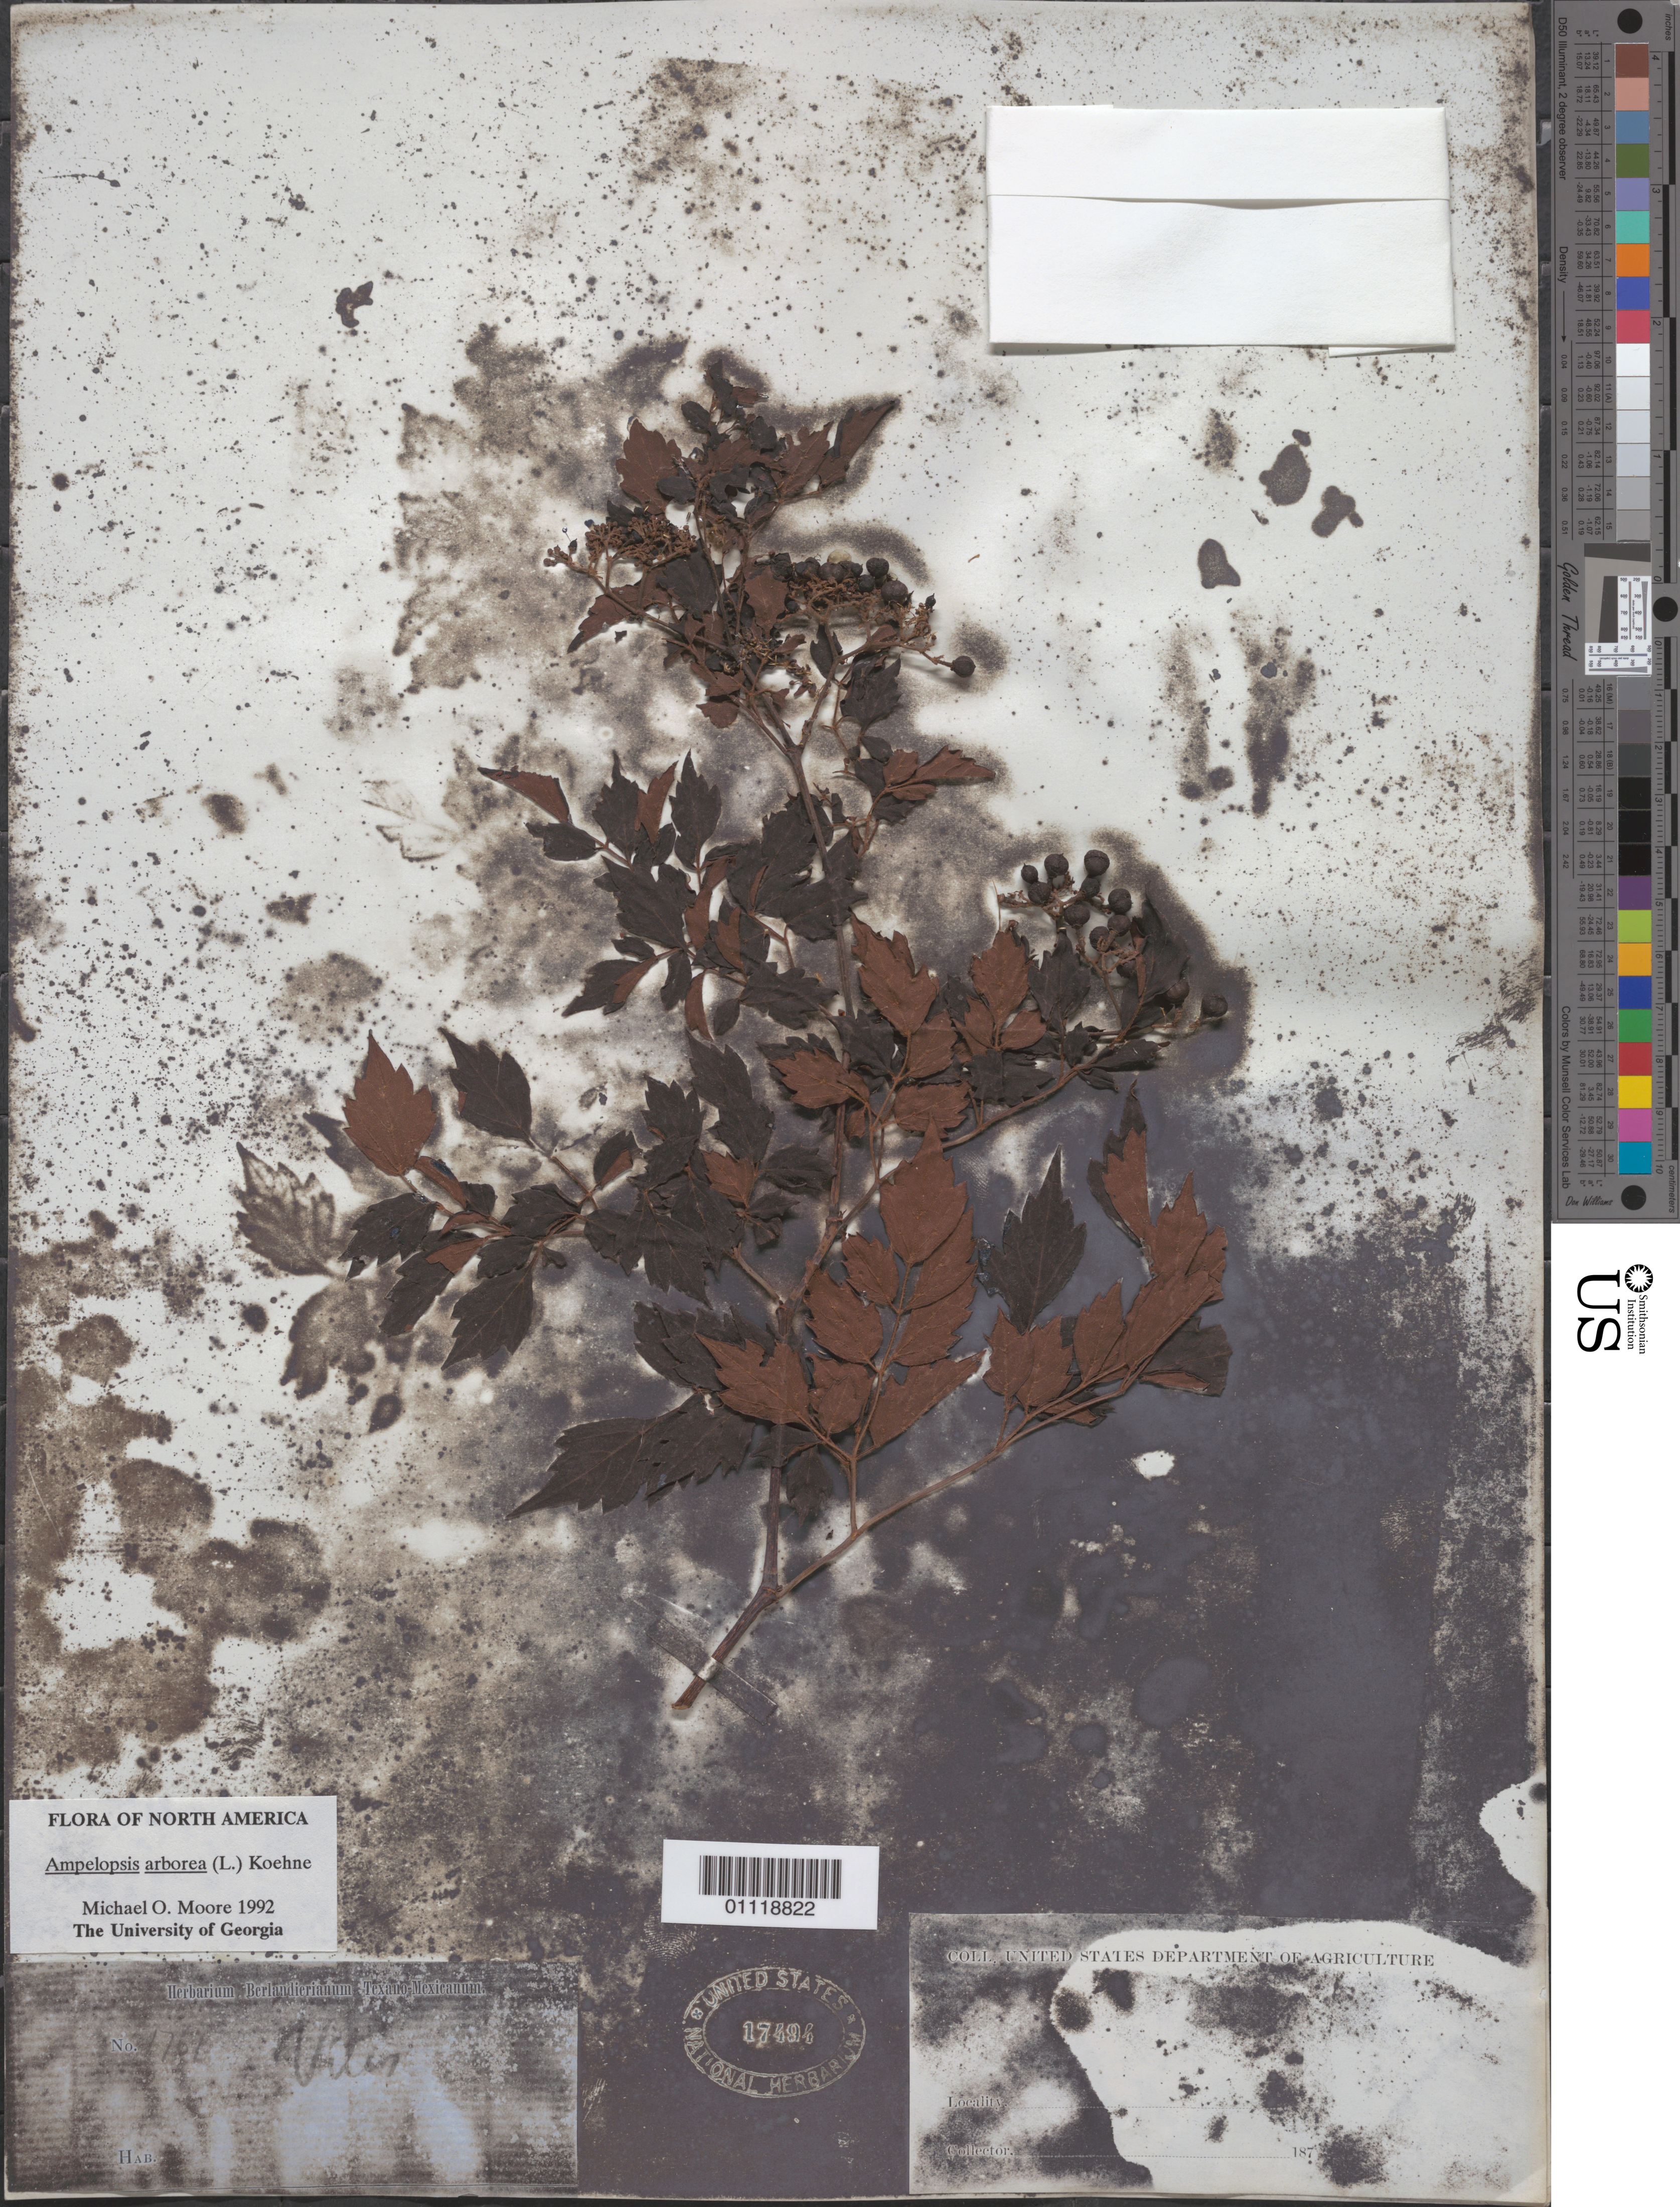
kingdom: Plantae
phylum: Tracheophyta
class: Magnoliopsida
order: Vitales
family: Vitaceae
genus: Ampelopsis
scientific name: Ampelopsis arborea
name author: (L.) Koehne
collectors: ex Herb. Berlandierianum Texano-Mexicanum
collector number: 1761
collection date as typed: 187-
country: United States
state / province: New Mexico / Texas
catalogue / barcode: US 17494